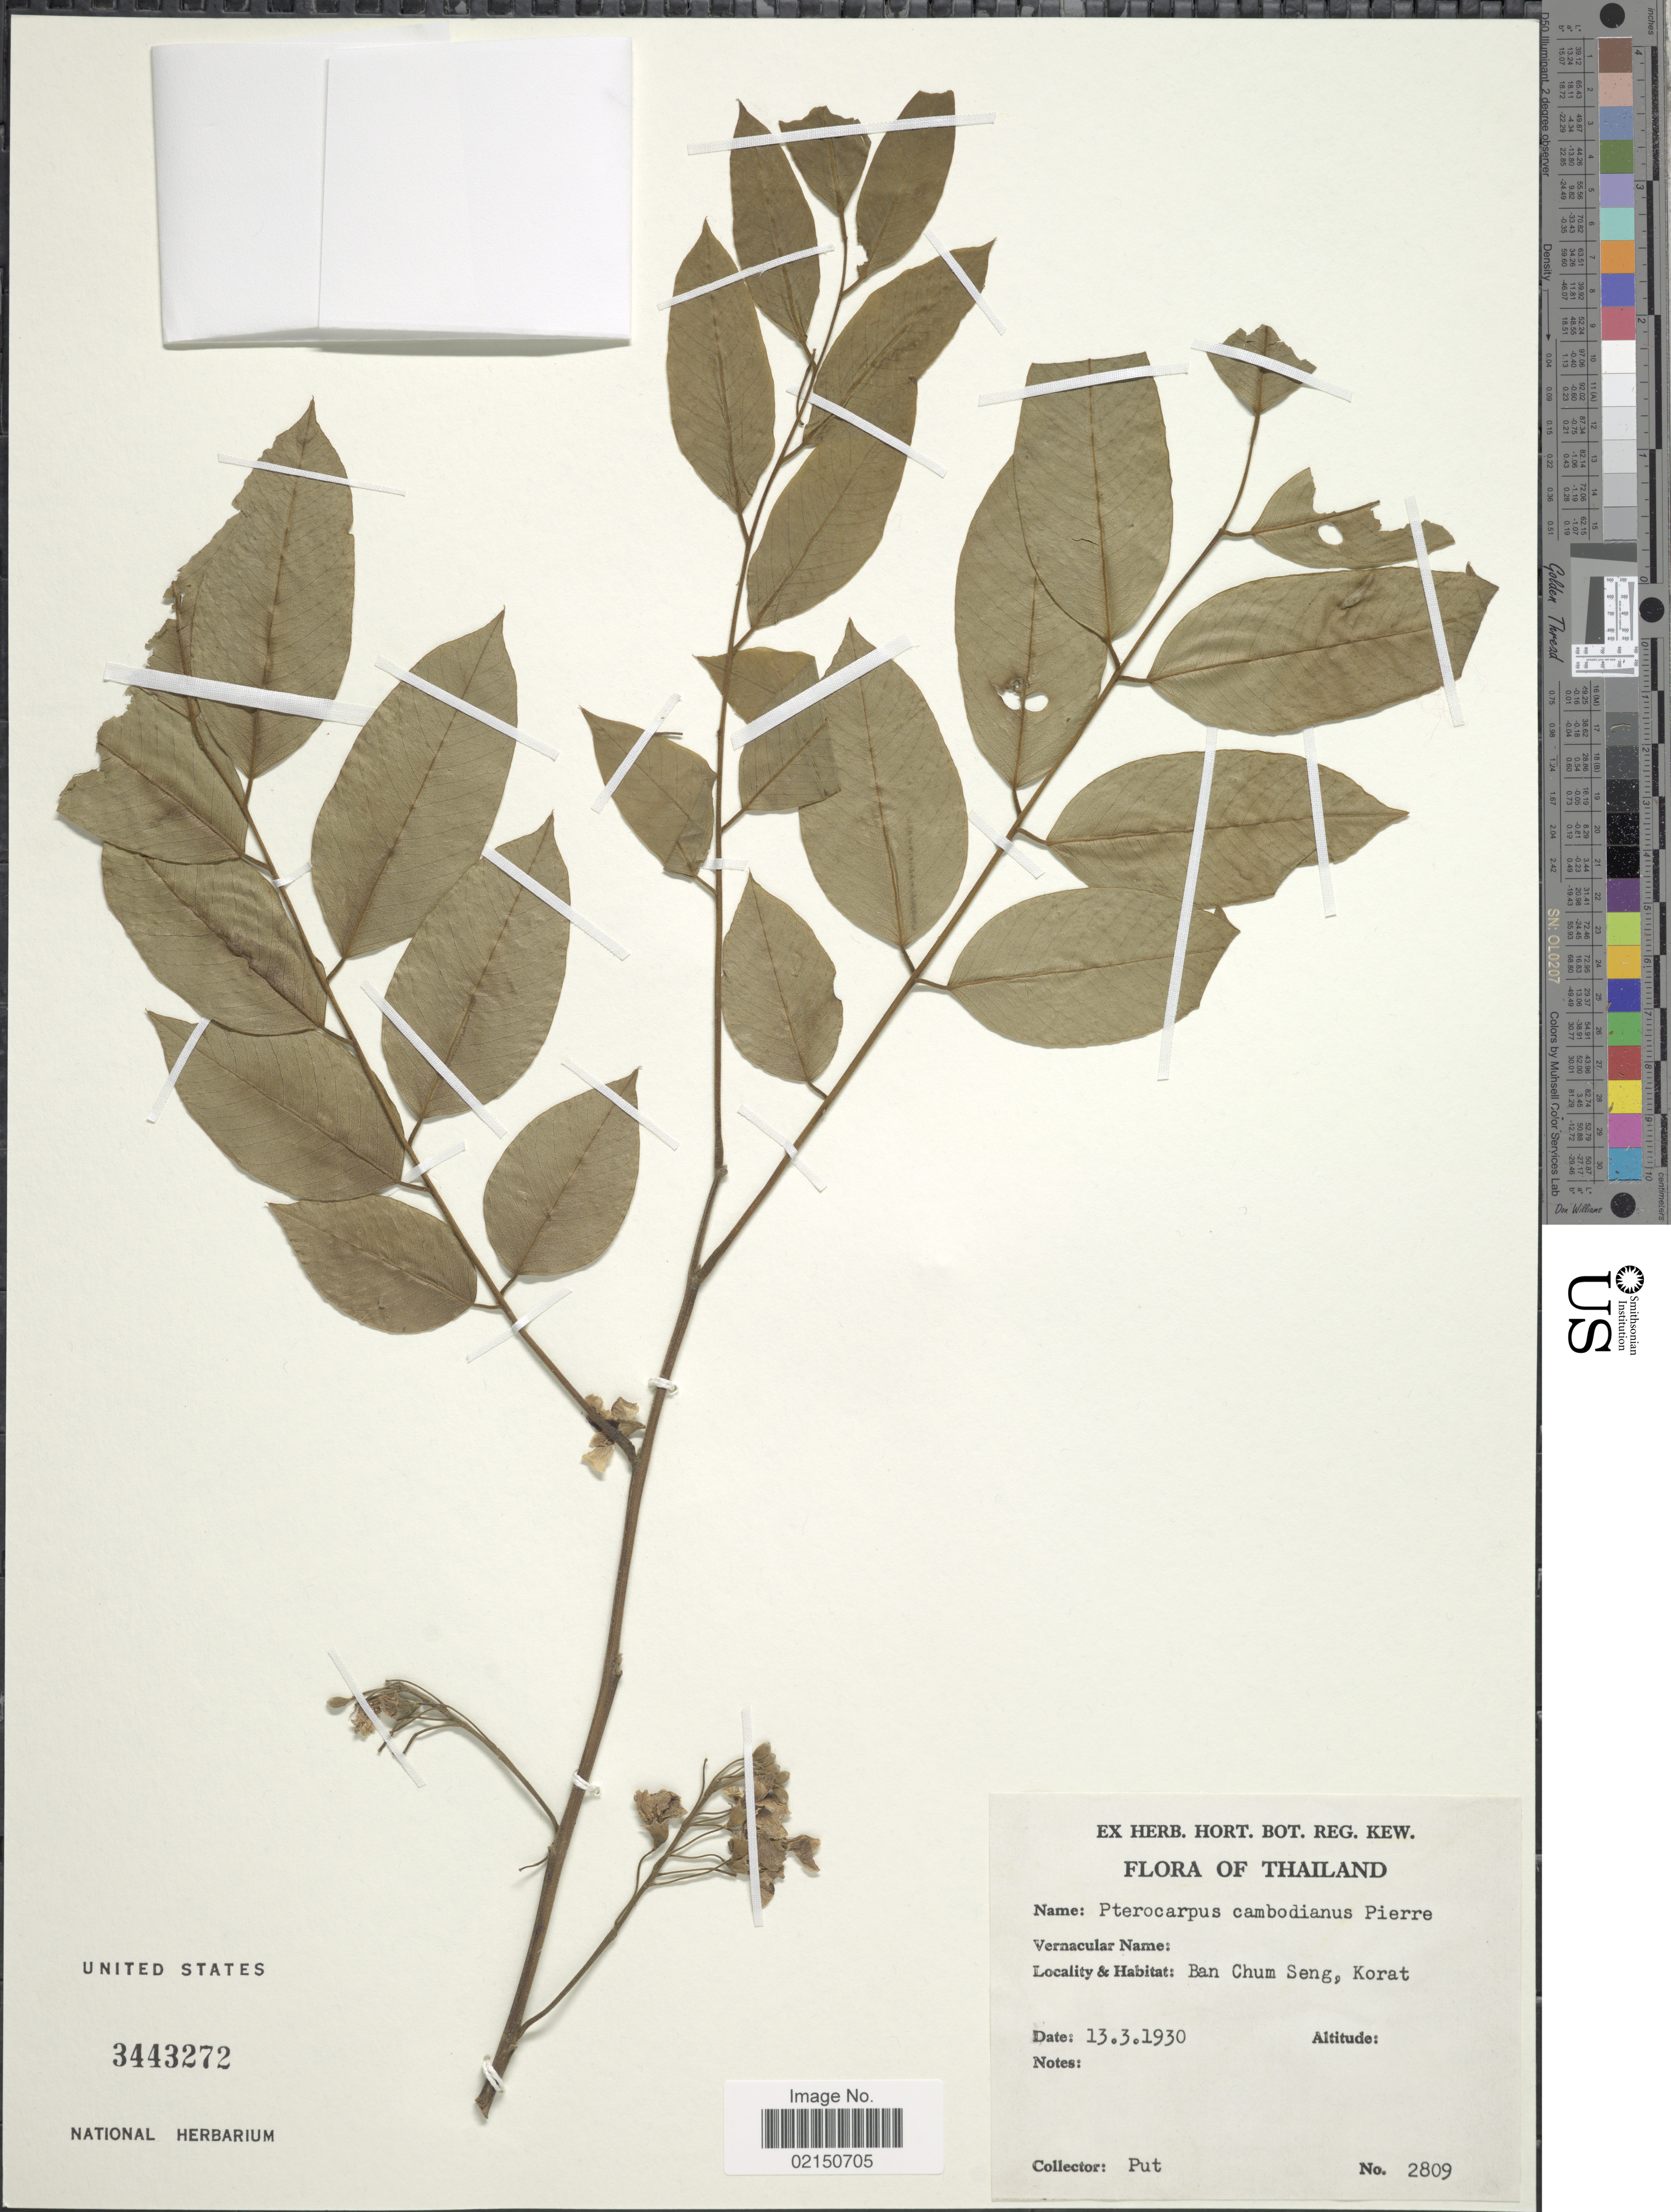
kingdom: Plantae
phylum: Tracheophyta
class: Magnoliopsida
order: Fabales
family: Fabaceae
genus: Pterocarpus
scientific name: Pterocarpus macrocarpus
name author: Kurz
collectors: -. Put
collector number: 2809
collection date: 1930-03-13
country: Thailand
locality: Ban Chum Seng, Korat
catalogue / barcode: US 3443272